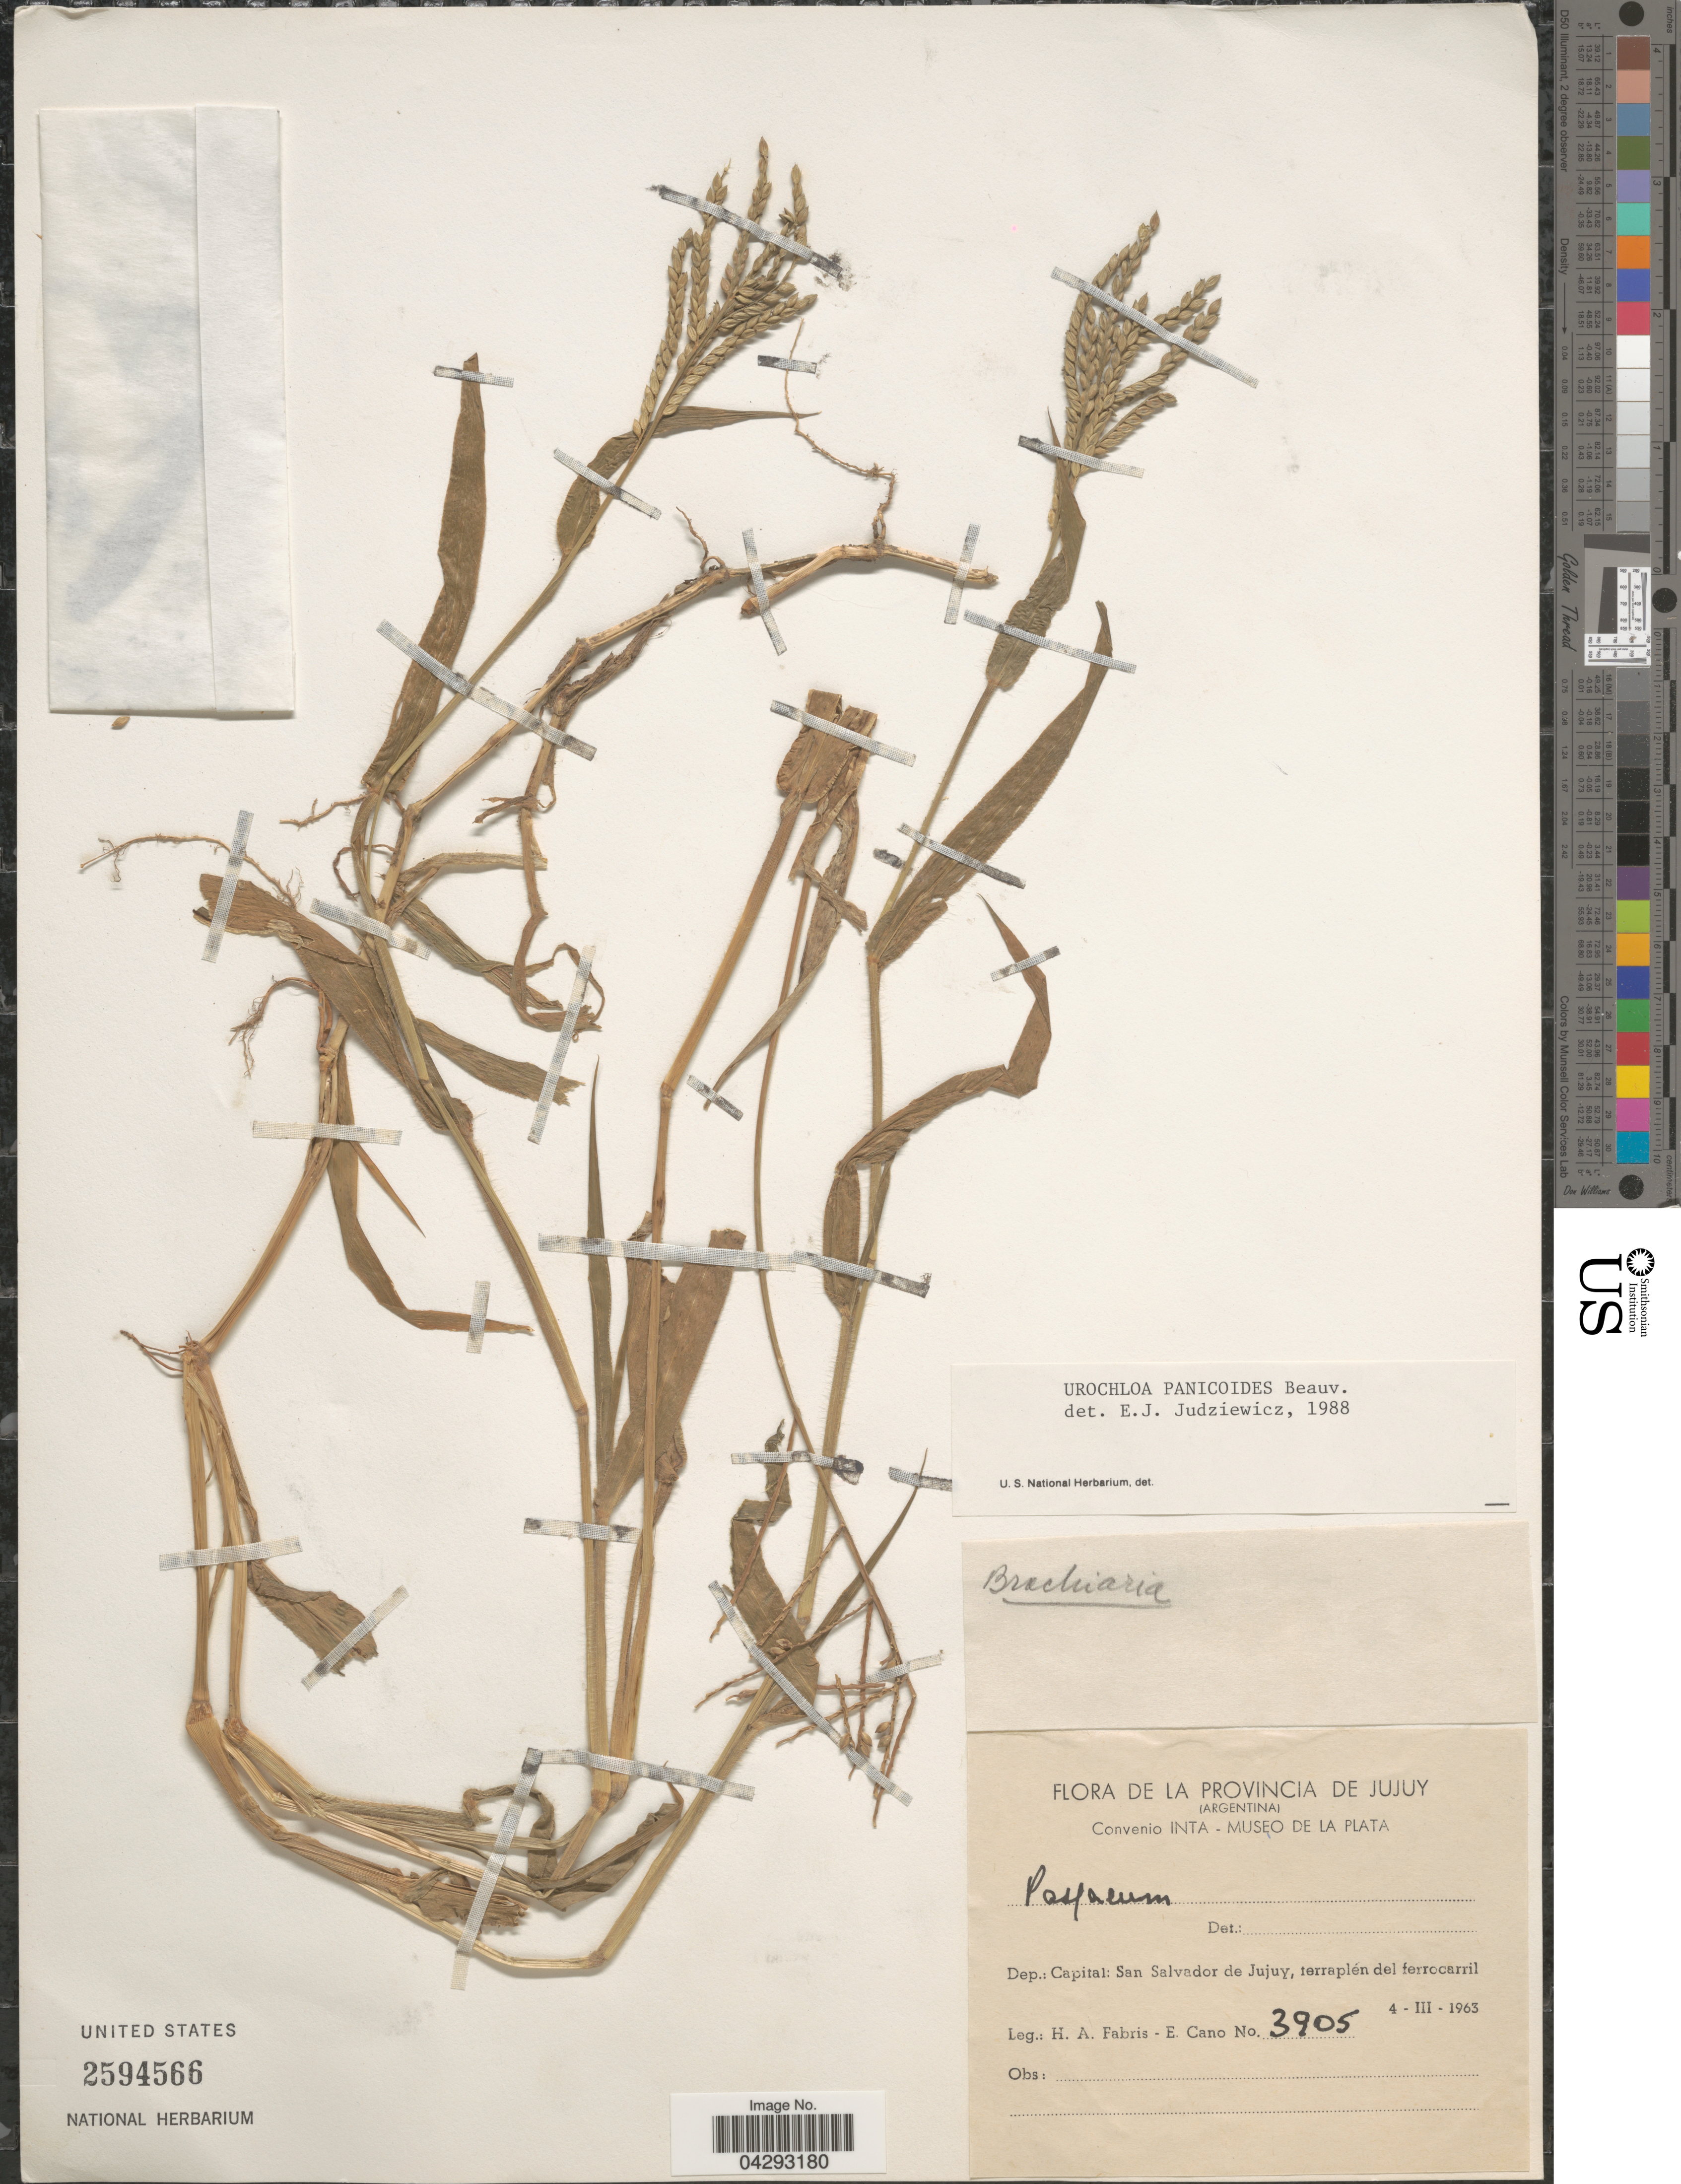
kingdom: Plantae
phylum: Tracheophyta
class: Liliopsida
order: Poales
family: Poaceae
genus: Urochloa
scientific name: Urochloa panicoides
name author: P. Beauv.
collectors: H. A. Fabris & E. Cano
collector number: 3905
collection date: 1963-03-04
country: Argentina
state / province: Jujuy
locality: Dep.: Capital: San Salvador de Jujuy, terraplén del ferrocarril.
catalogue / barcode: US 2594566